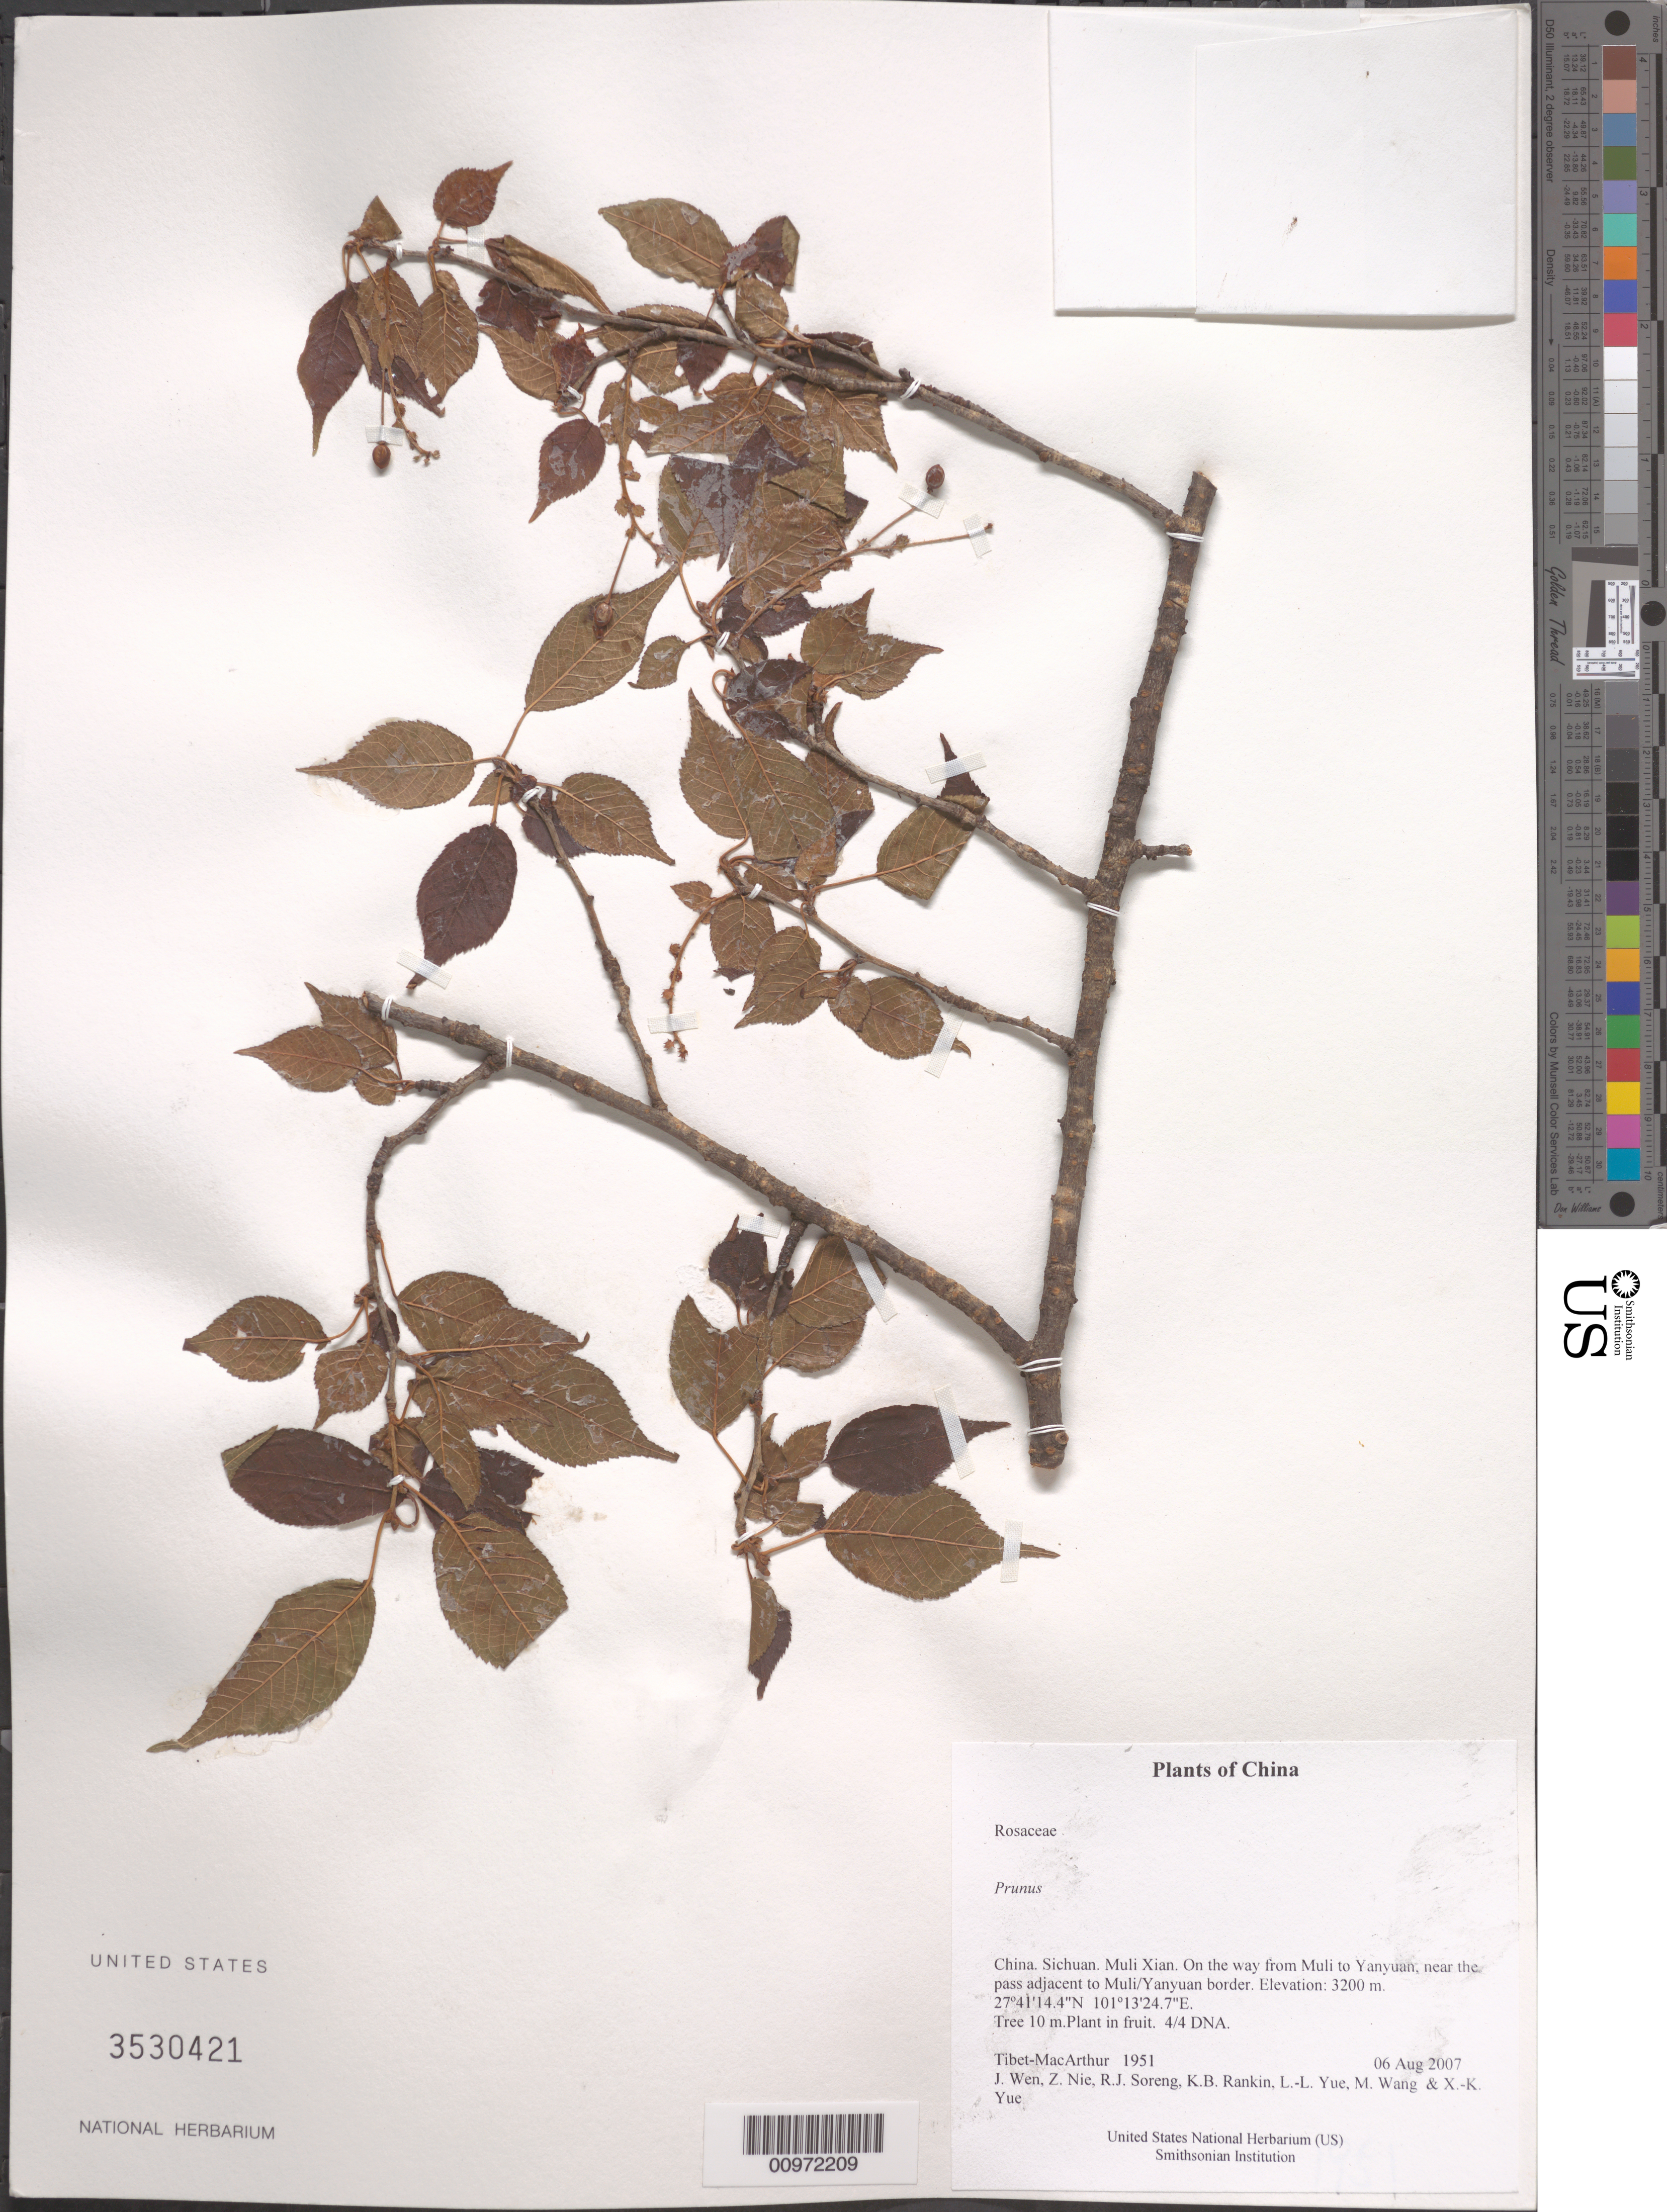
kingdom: Plantae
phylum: Tracheophyta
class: Magnoliopsida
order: Rosales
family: Rosaceae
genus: Prunus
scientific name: Prunus sp.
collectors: Tibet-MacArthur, J. Wen, Z. Nie, R. J. Soreng, K. Rankin, L. Yue, M. Wang & X. Yue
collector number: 1951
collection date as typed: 06 Aug 2007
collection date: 2007-08-06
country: China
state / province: Sichuan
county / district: Muli Xian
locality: On the way from Muli to Yanyuan, near the pass adjacent to Muli/Yanyuan border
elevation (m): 3200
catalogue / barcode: US 3530421